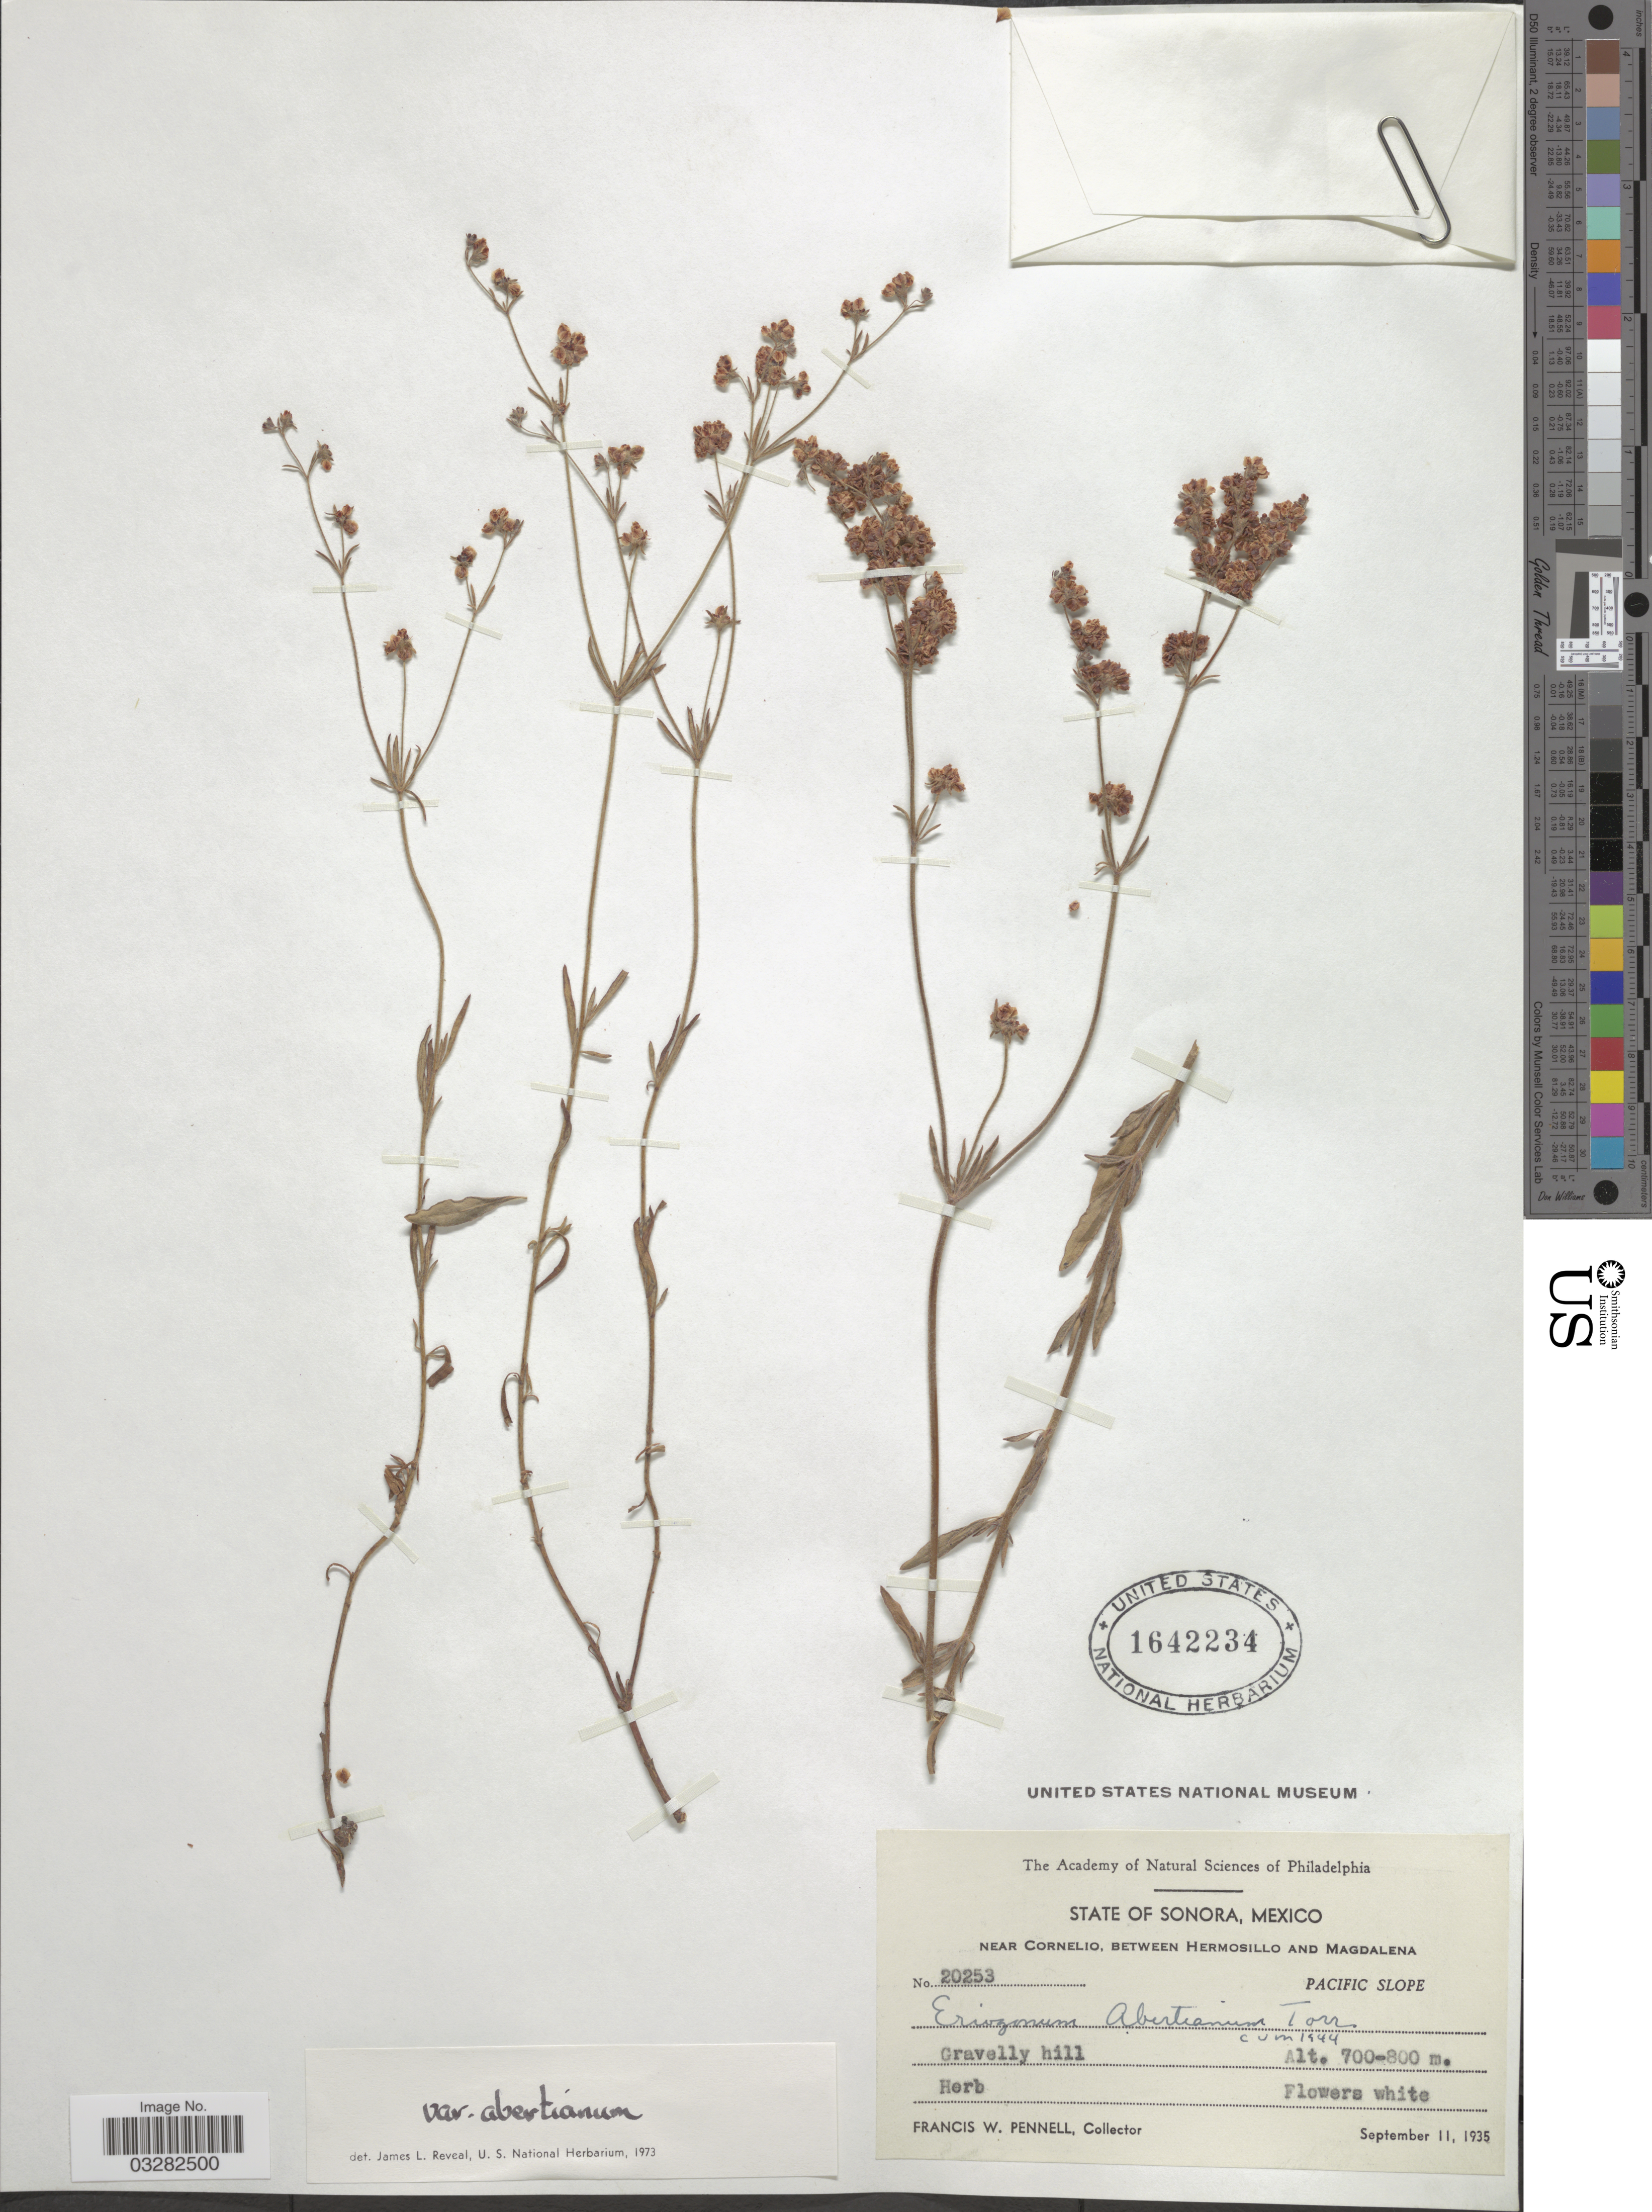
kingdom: Plantae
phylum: Tracheophyta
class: Magnoliopsida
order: Caryophyllales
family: Polygonaceae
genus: Eriogonum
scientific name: Eriogonum abertianum var. abertianum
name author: Torr.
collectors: F. W. Pennell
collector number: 20253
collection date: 1935-09-11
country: Mexico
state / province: Sonora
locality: Near Cornelio, between Hermosillo and Magdalena. Pacific Slope.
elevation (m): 700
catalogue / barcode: US 1642234